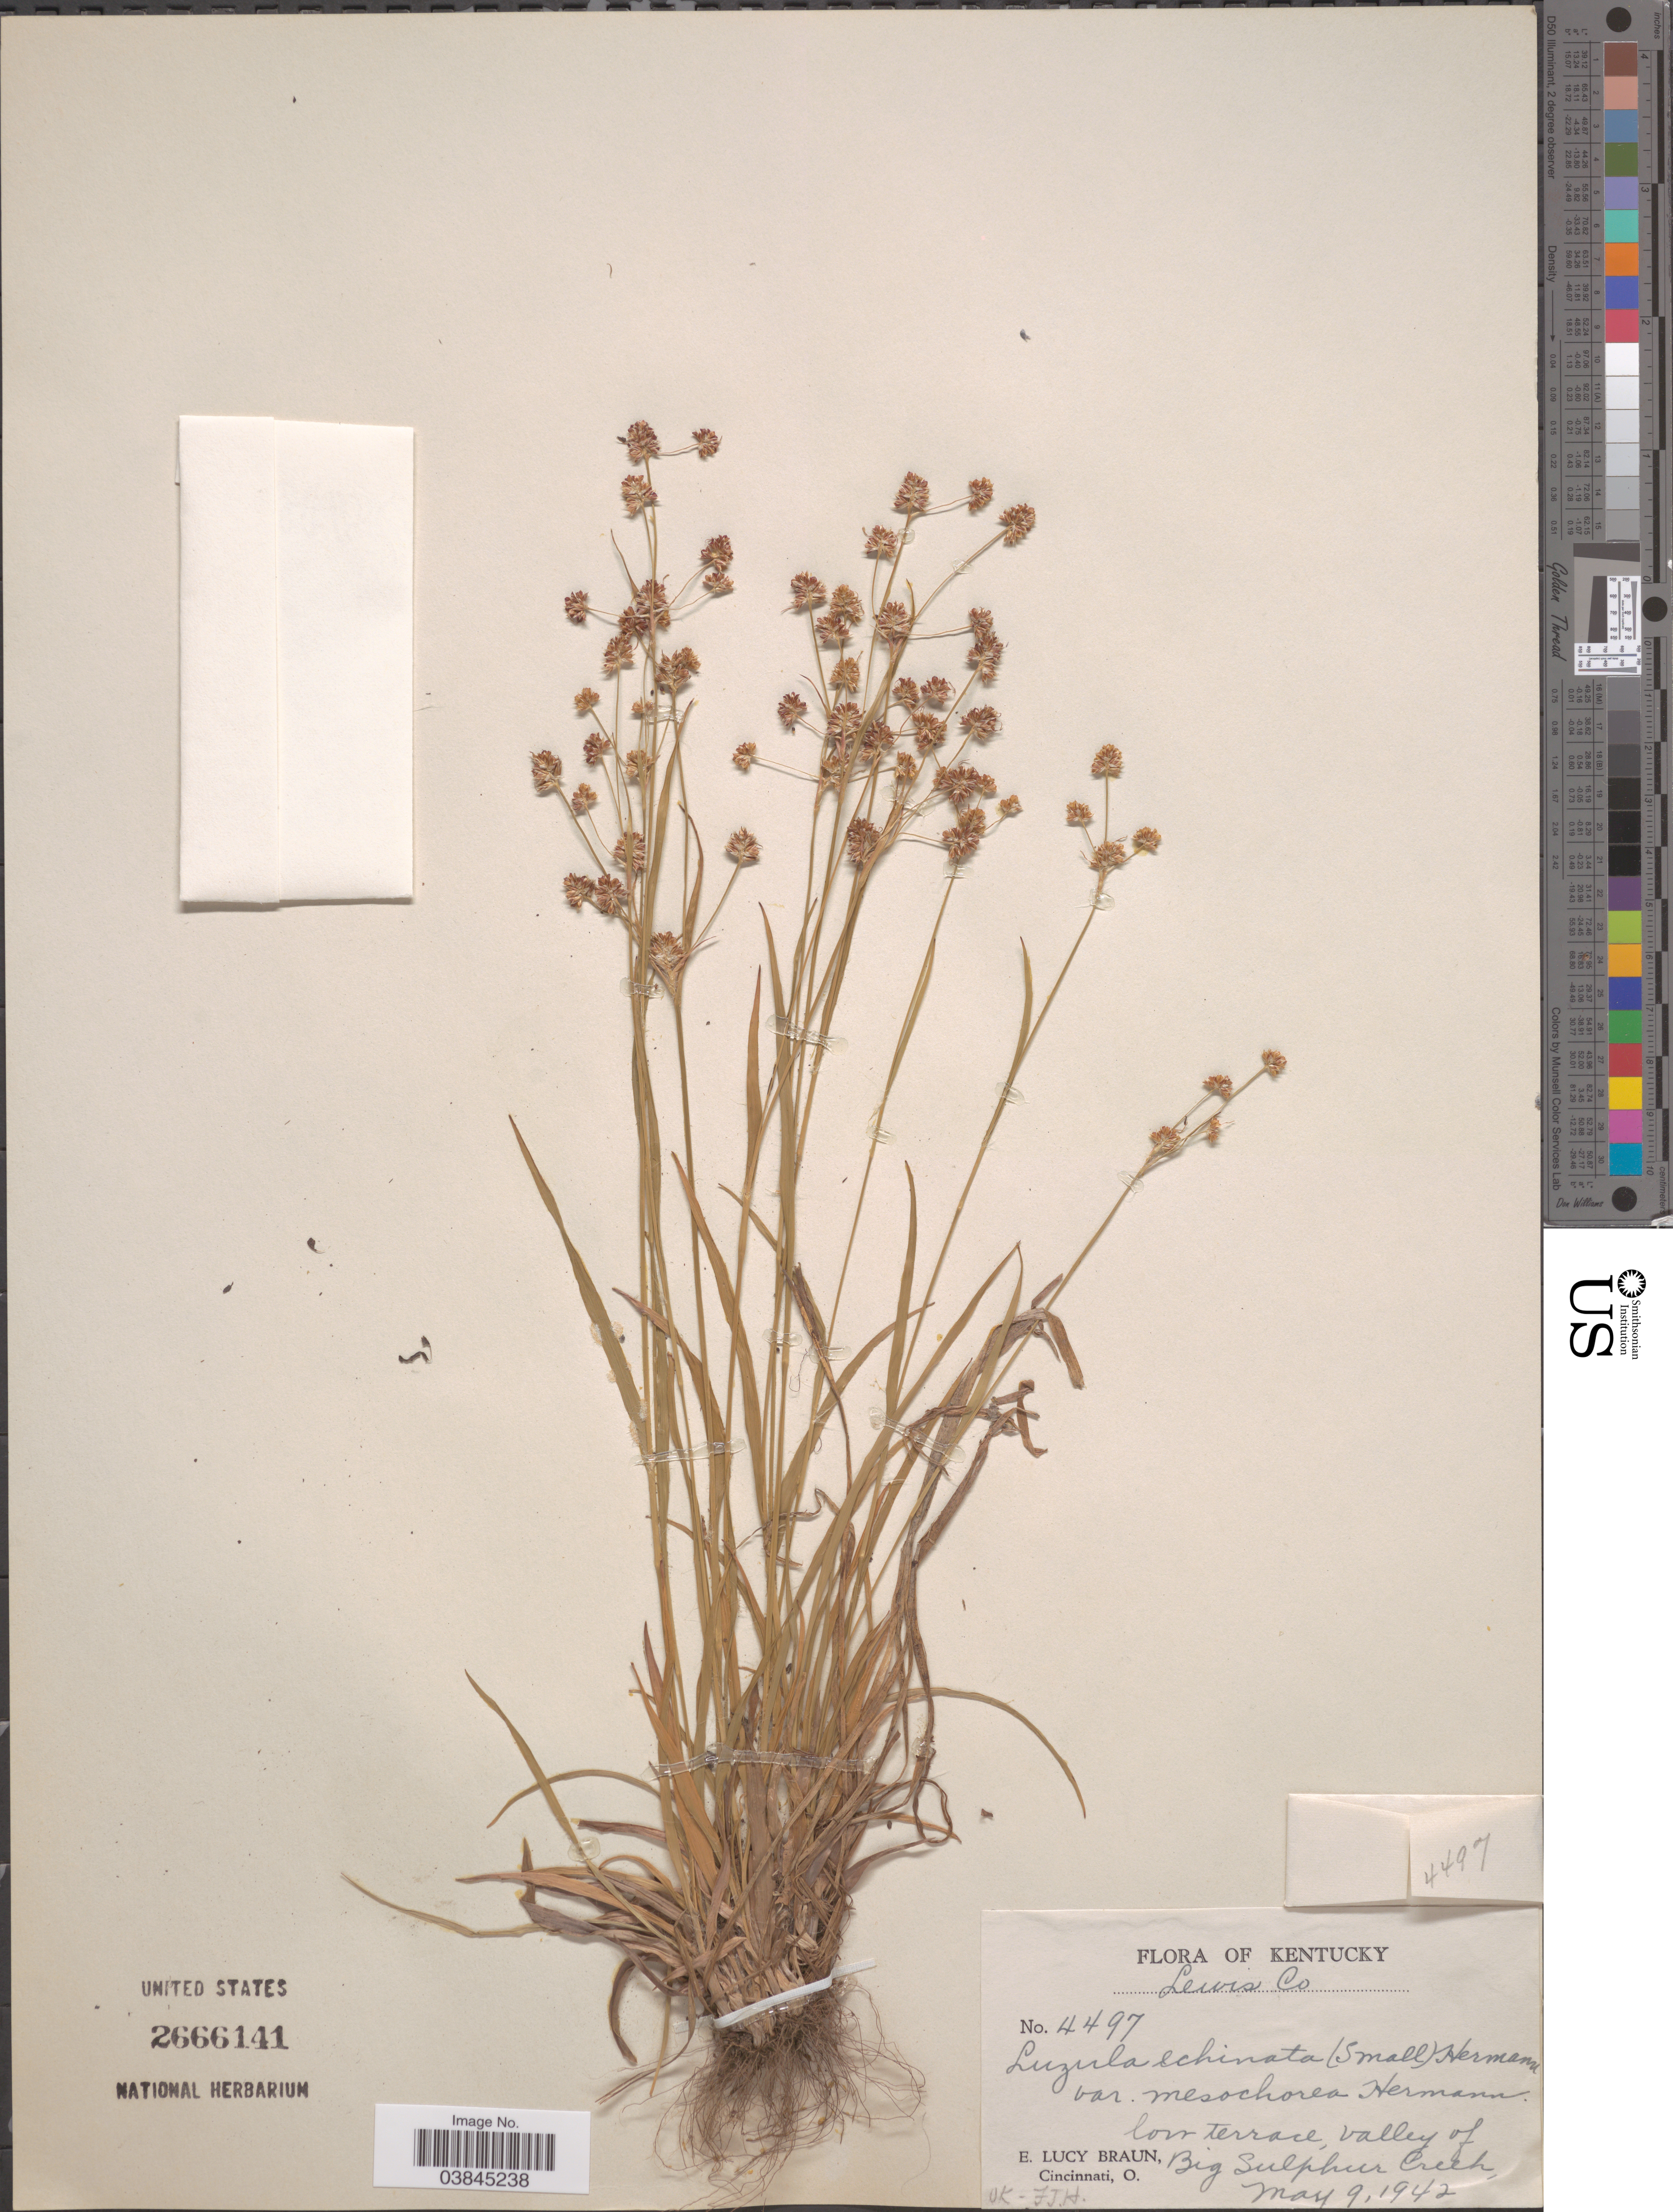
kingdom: Plantae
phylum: Tracheophyta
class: Liliopsida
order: Poales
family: Juncaceae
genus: Luzula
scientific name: Luzula campestris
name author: (L.) DC.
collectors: E. L. Braun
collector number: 4497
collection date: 1942-05-09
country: United States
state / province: Kentucky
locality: Lewis Co. Valley of Big Sulphur Creek.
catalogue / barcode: US 2666141